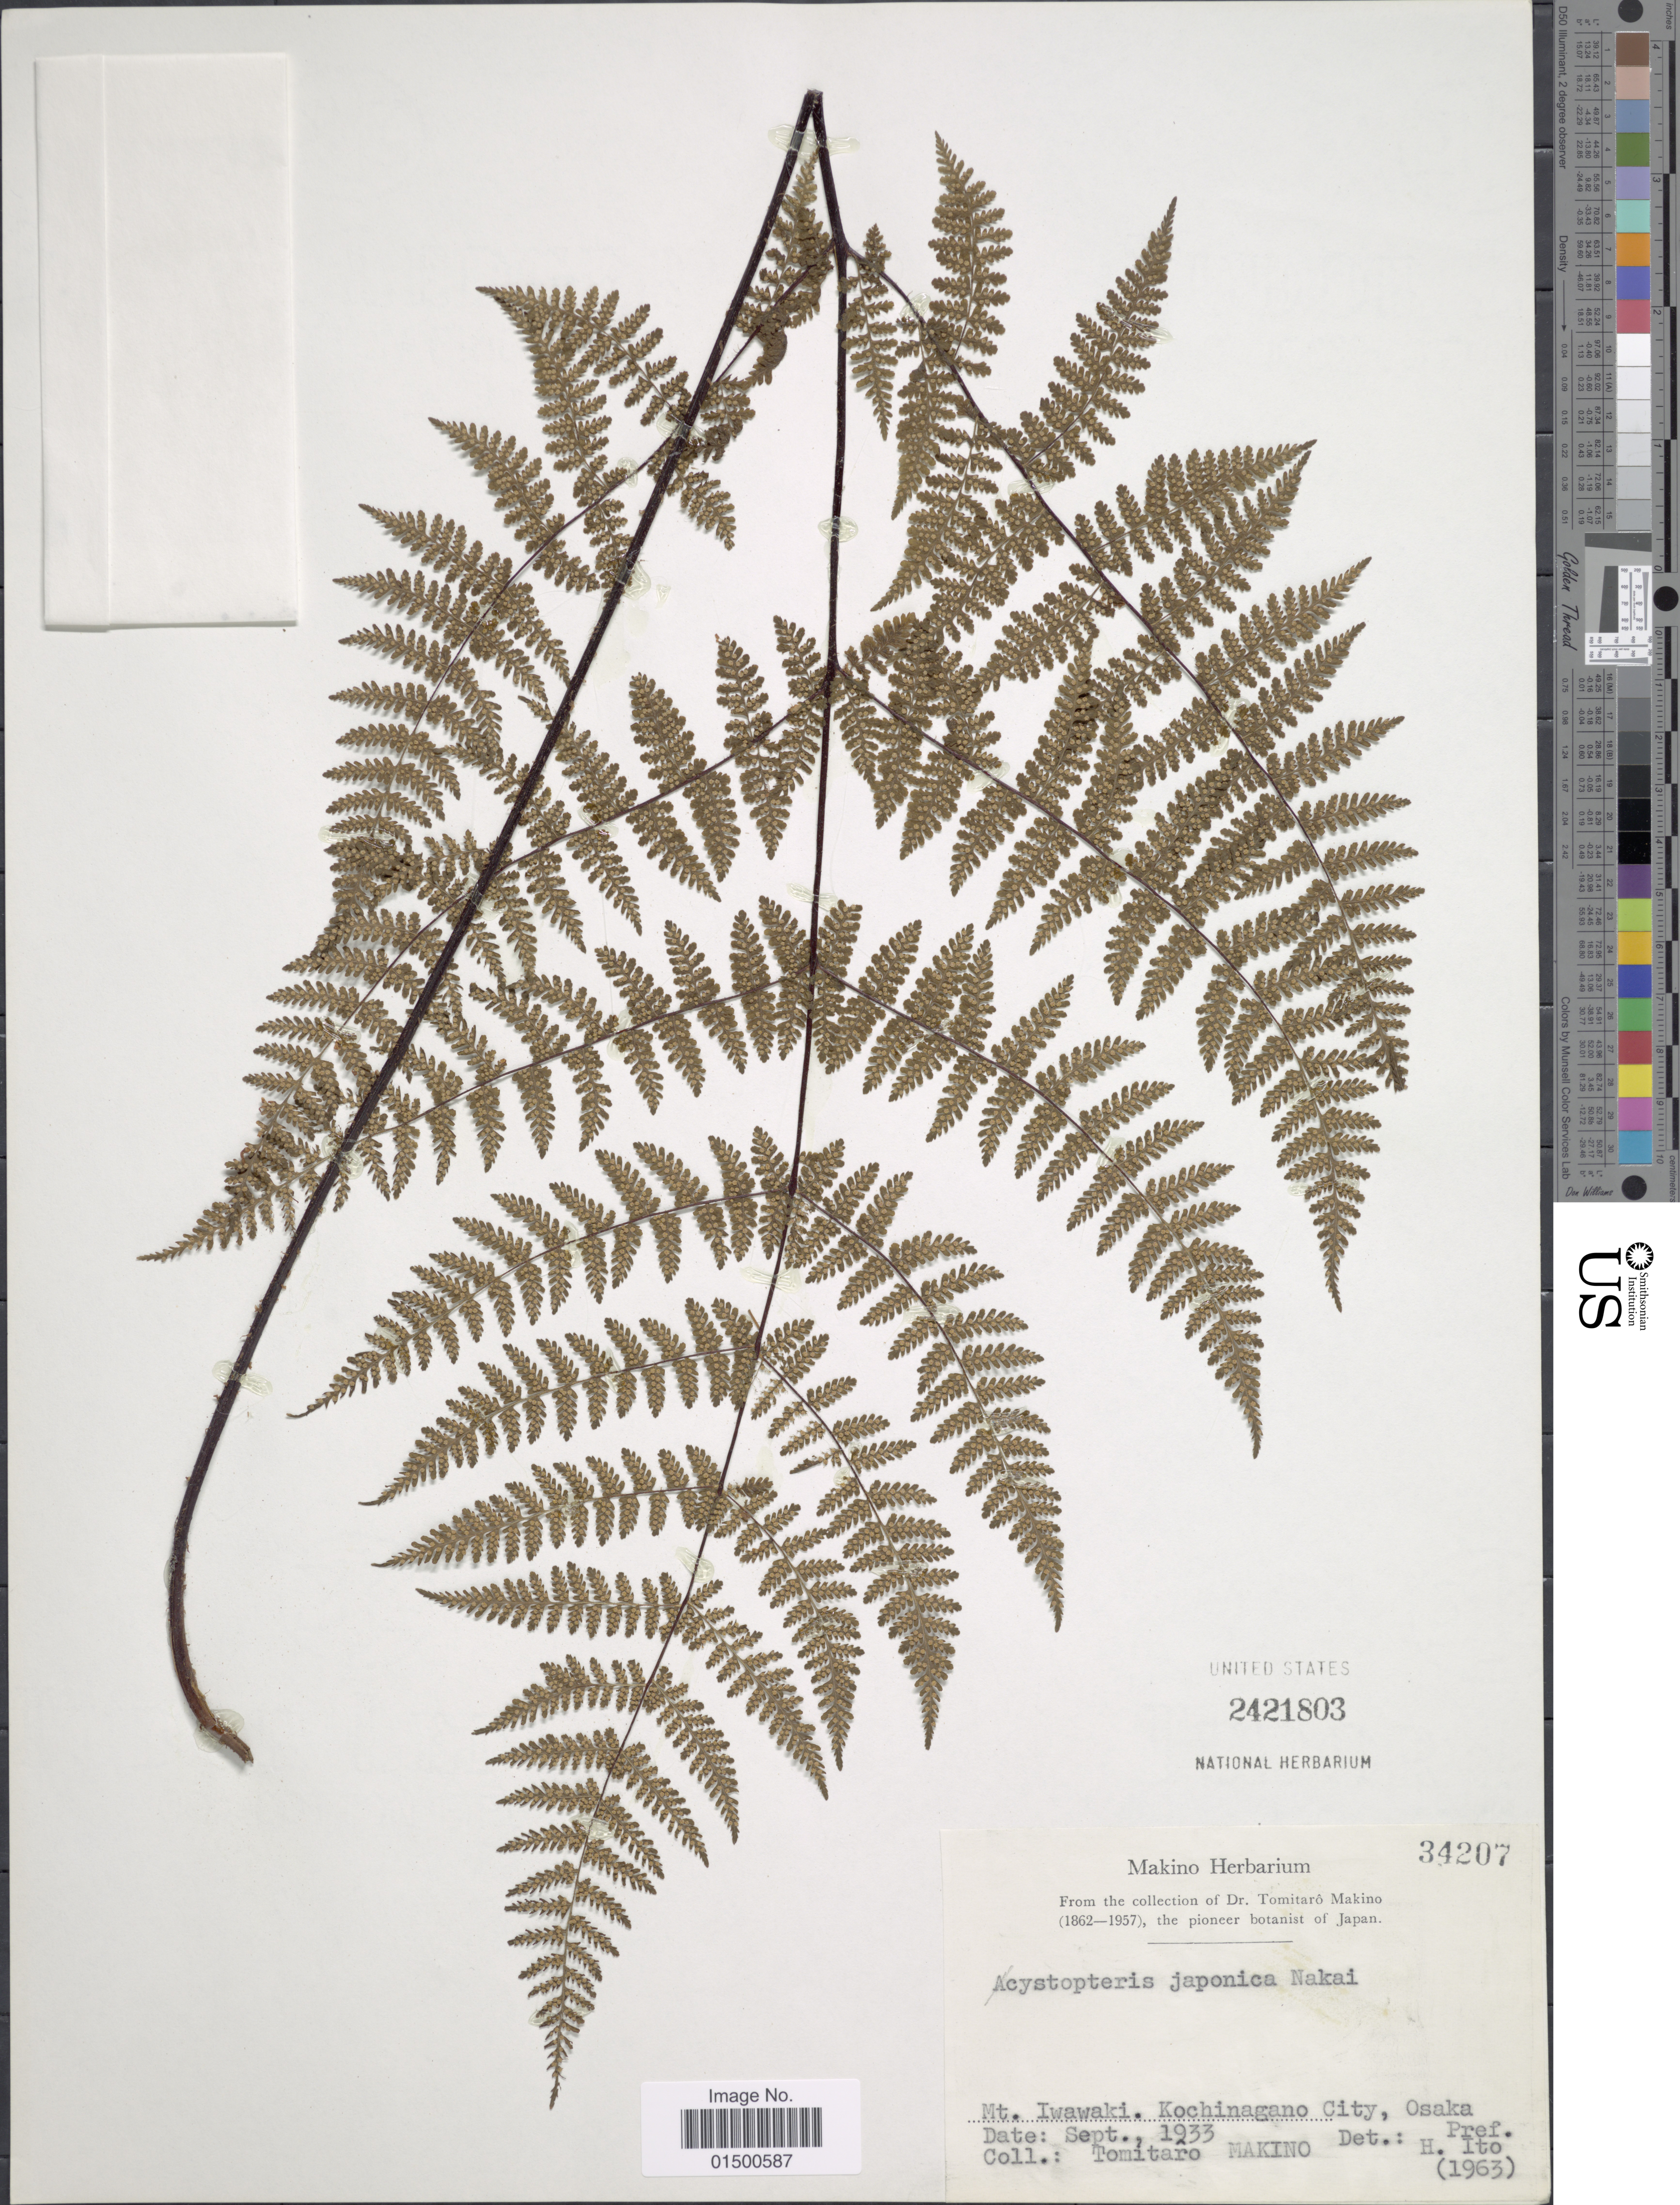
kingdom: Plantae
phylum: Tracheophyta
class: Polypodiopsida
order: Polypodiales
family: Cystopteridaceae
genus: Acystopteris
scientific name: Acystopteris japonica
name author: (Luerss.) K.M. Nakai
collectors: T. Makino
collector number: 34207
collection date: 1933-09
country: Japan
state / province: Osaka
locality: Mt. Iwawaki, Kochinagano City, Osaka Pref.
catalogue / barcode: US 2421803